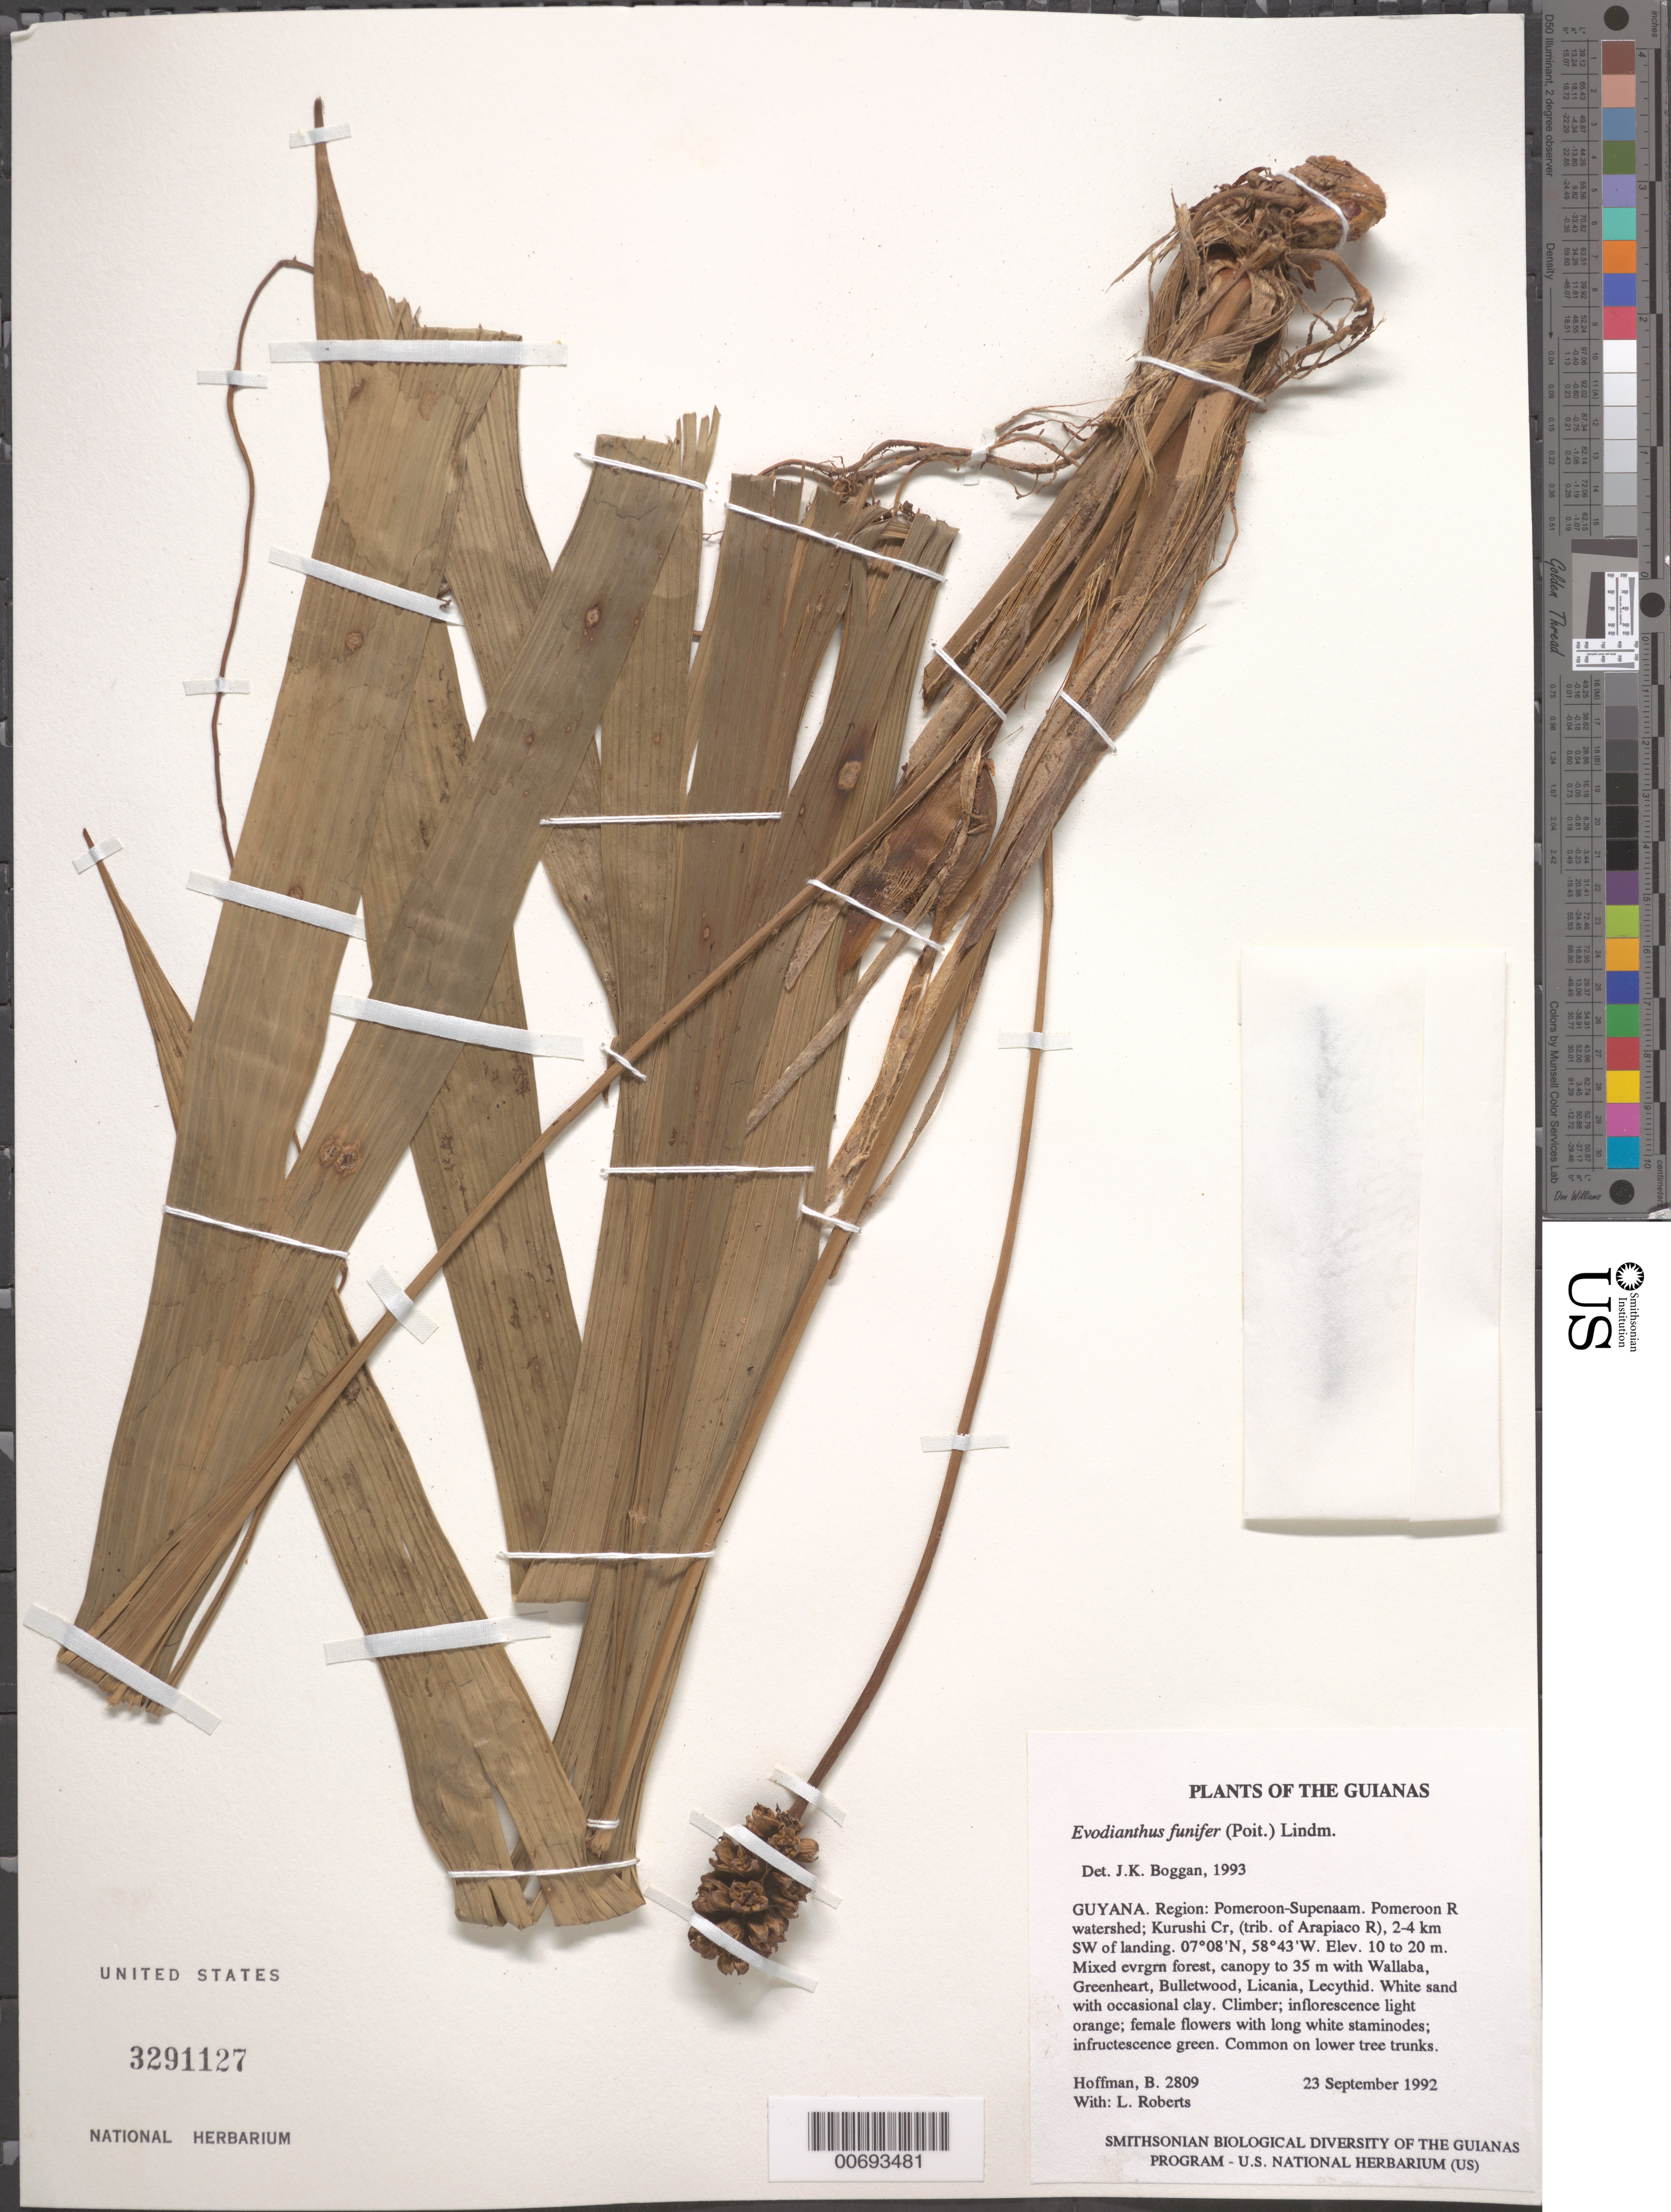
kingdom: Plantae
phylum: Tracheophyta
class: Liliopsida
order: Pandanales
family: Cyclanthaceae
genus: Evodianthus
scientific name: Evodianthus funifer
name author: (Poit.) Lindm.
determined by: Boggan, J. K., (US), NMNH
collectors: B. Hoffman & L. Roberts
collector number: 2809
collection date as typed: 23 September 1992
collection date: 1992-09-23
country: Guyana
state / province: Pomeroon-Supenaam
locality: Pomeroon River watershed; Kurushi Creek, (trib. of Arapiaco R), 2-4 km SW of landing along logging road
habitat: Mixed evrgrn forest, canopy to 35 m with Wallaba, Greenheart, Bulletwood, Licania, Lecythid. White sand with occasional clay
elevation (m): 10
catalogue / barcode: US 3291127